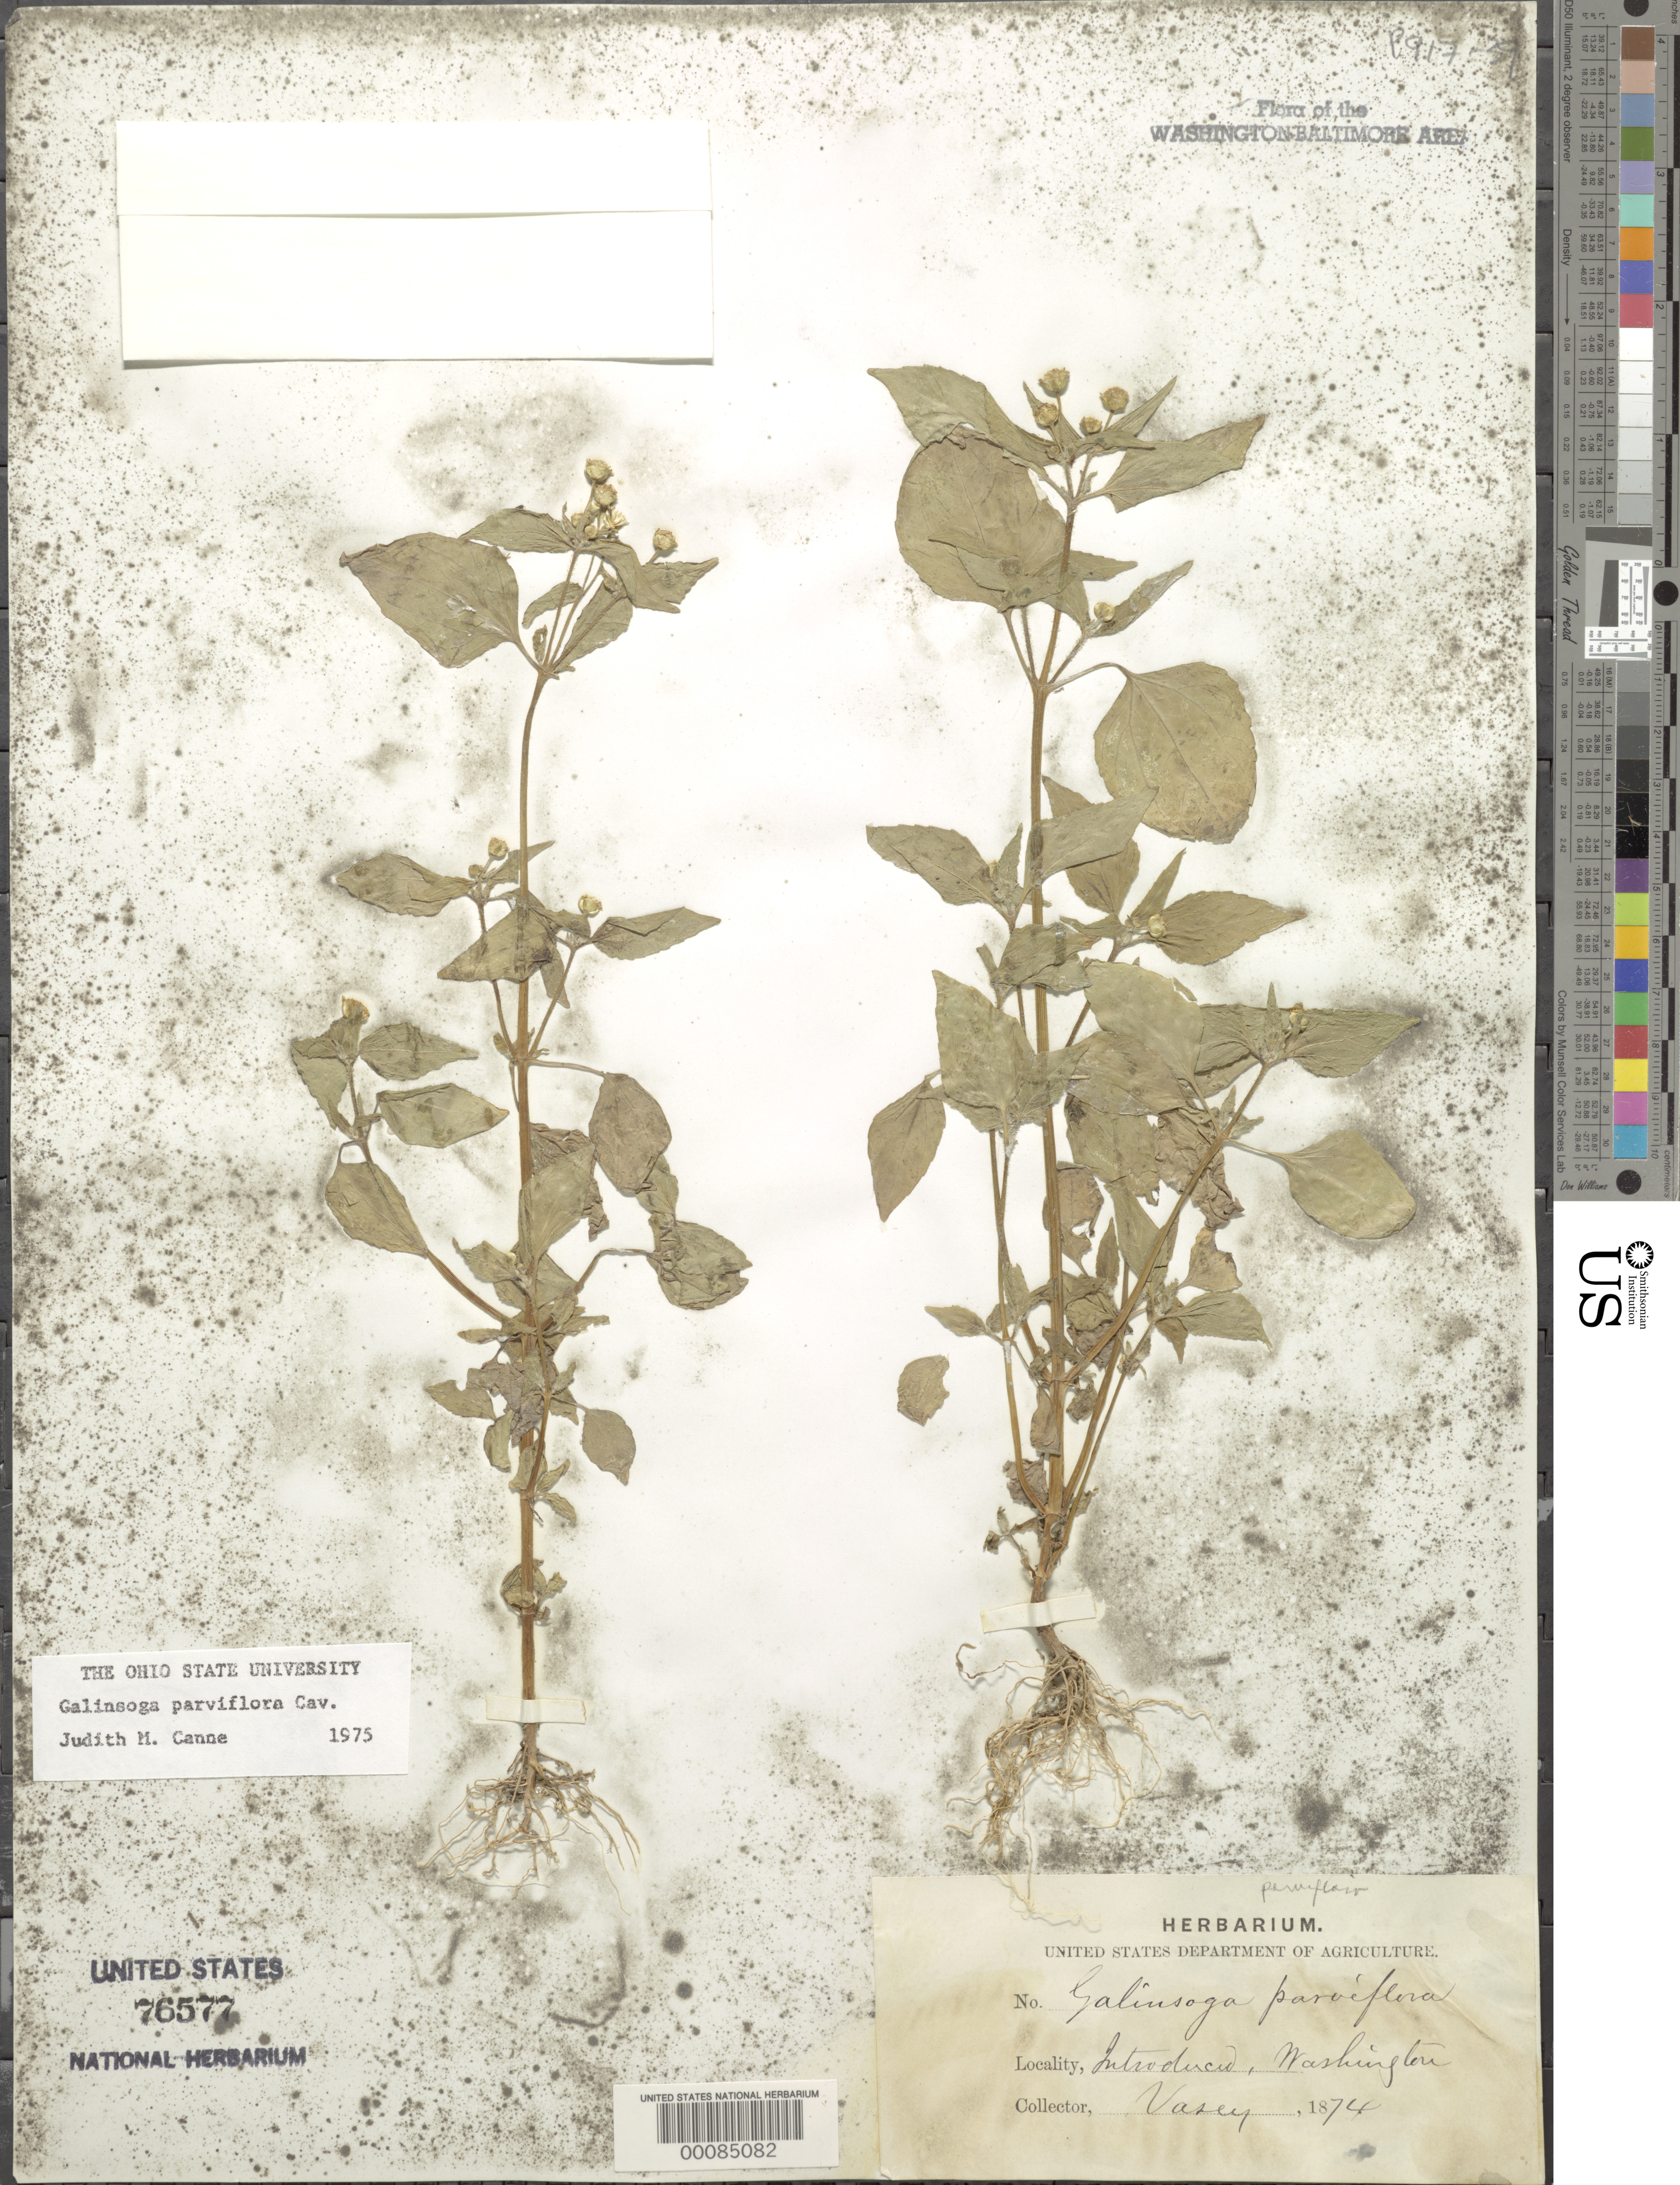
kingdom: Plantae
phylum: Tracheophyta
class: Magnoliopsida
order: Asterales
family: Asteraceae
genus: Galinsoga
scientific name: Galinsoga parviflora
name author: Cav.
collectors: G. Vasey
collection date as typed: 1874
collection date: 1874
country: United States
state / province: District of Columbia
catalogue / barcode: US 76577